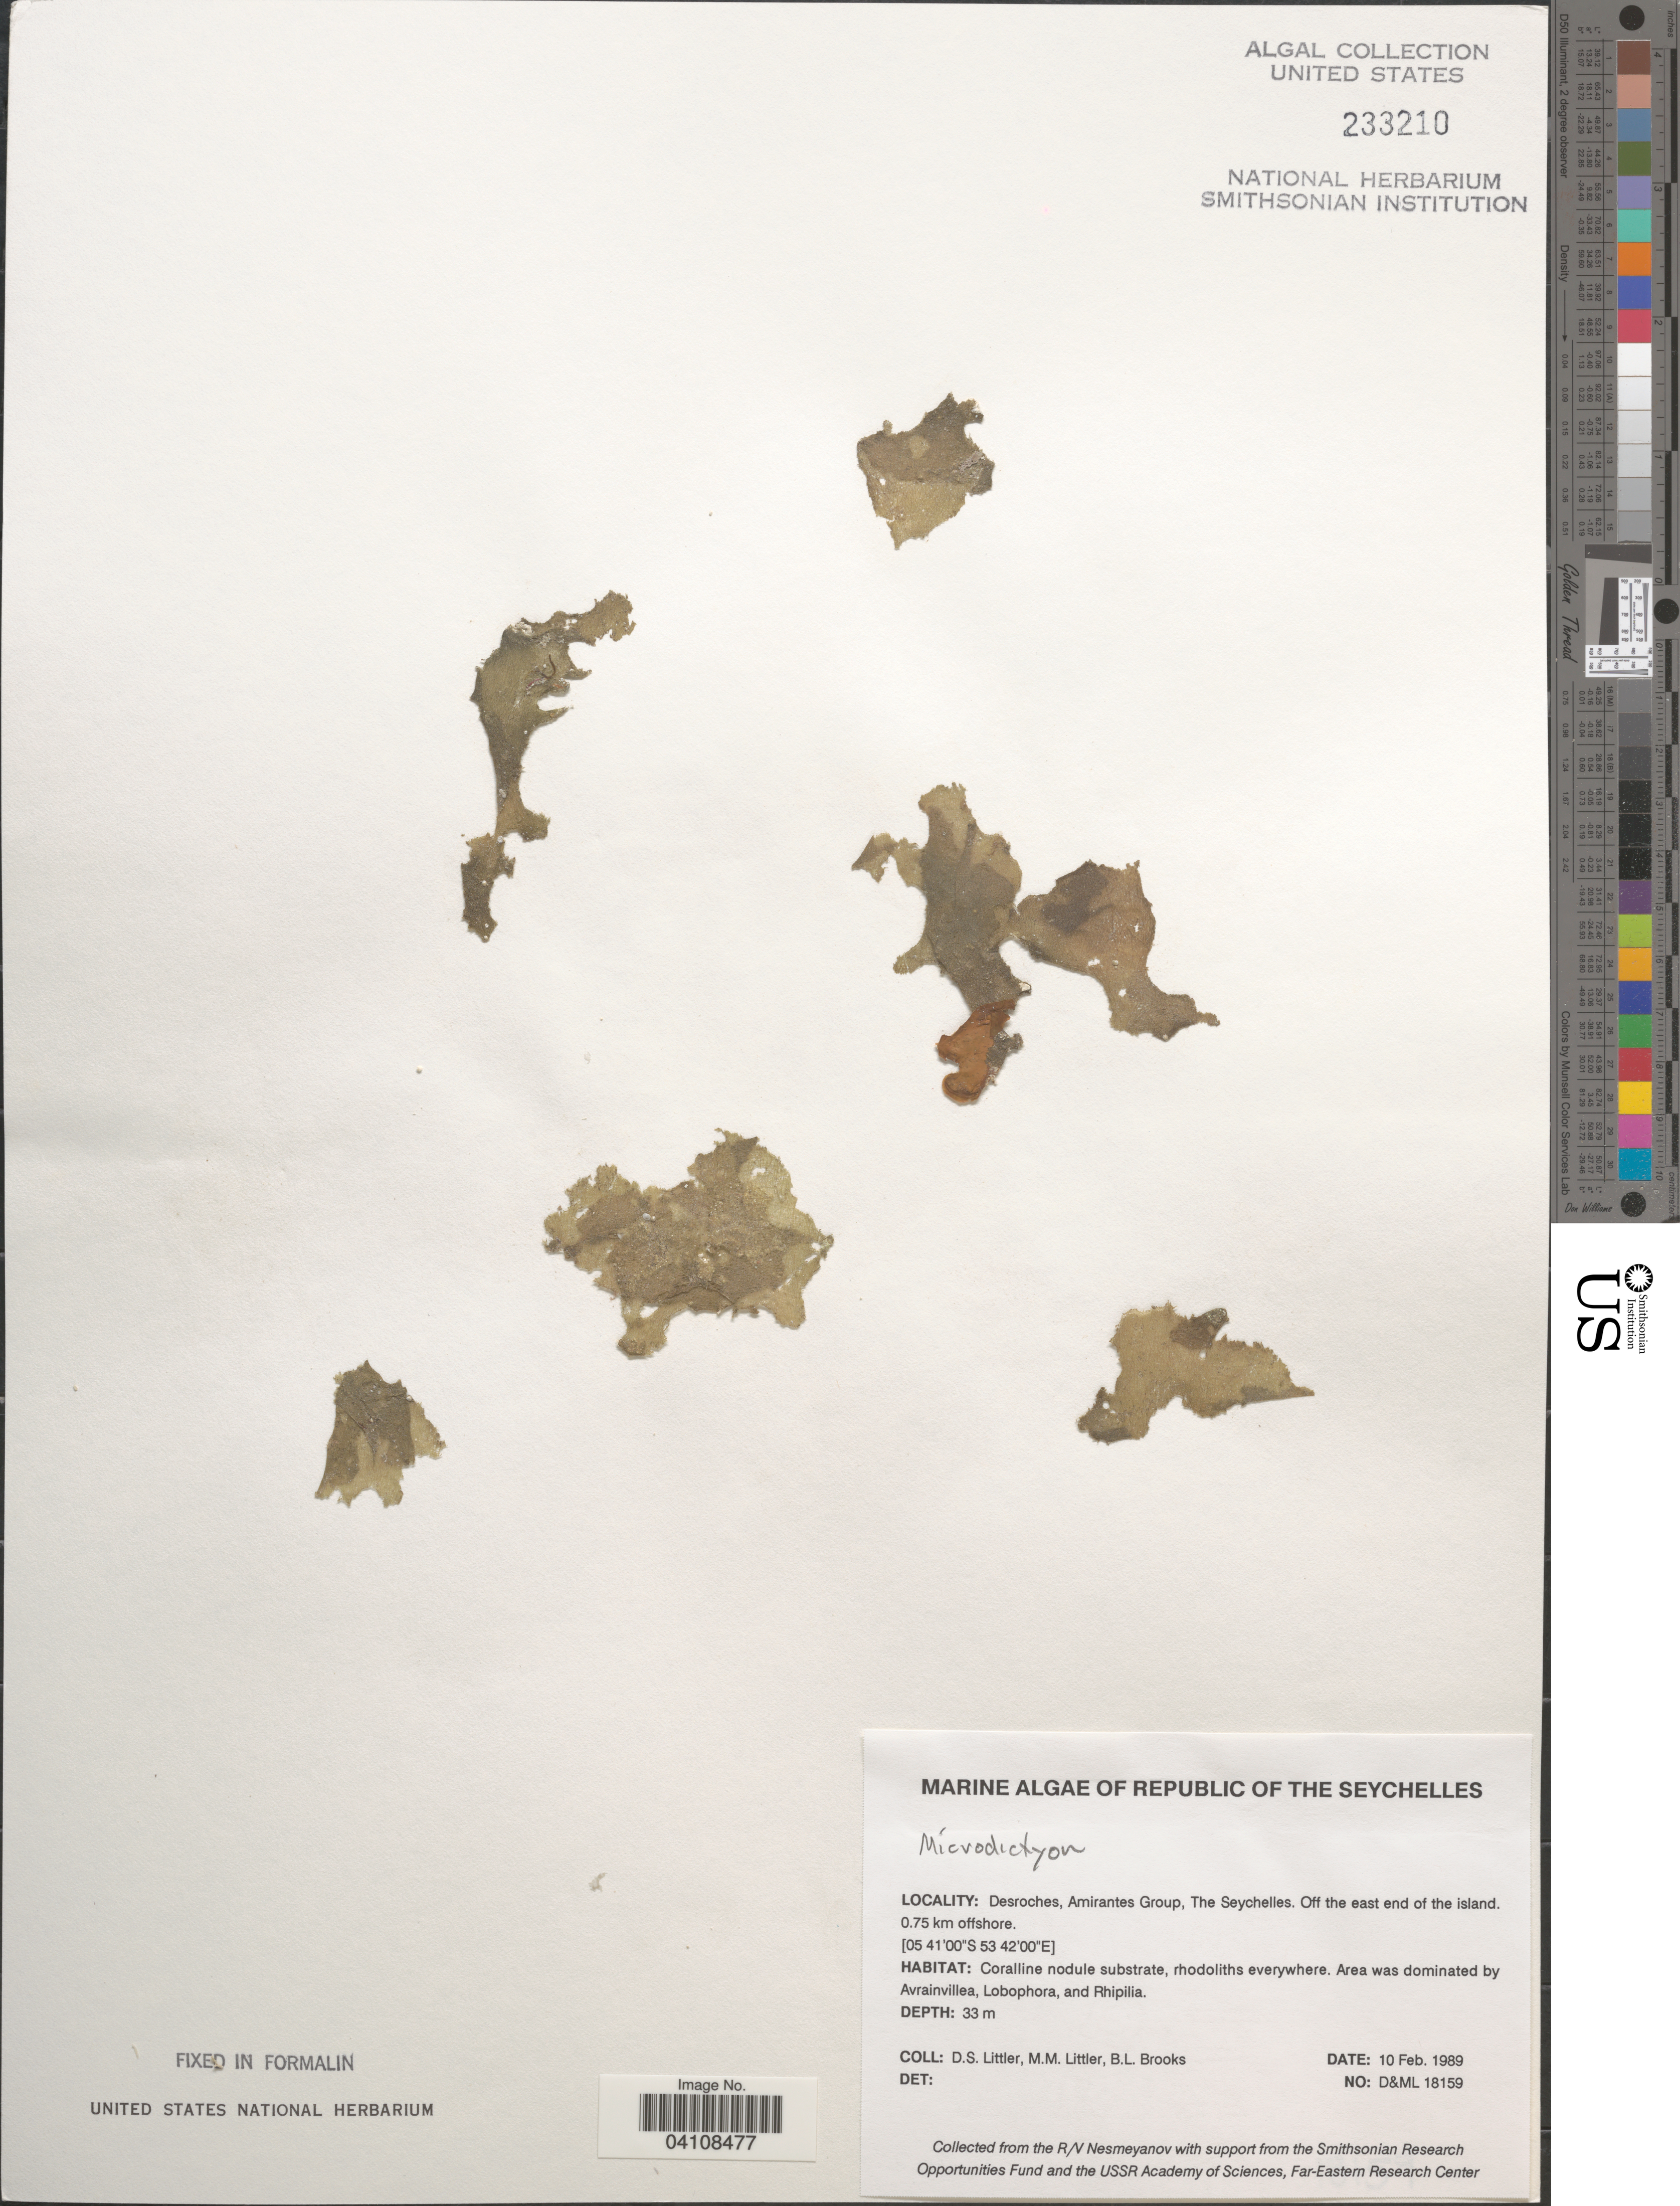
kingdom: Plantae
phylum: Chlorophyta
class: Ulvophyceae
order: Cladophorales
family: Anadyomenaceae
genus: Microdictyon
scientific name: Microdictyon sp.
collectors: D. S. Littler & B. Brooks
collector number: D&ML18159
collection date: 1989-02-10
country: Seychelles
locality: Republic of The Seychelles. Desroches, Amirantes Group. Off the east end of the island. 0.75 km offshore.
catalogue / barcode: US 233210